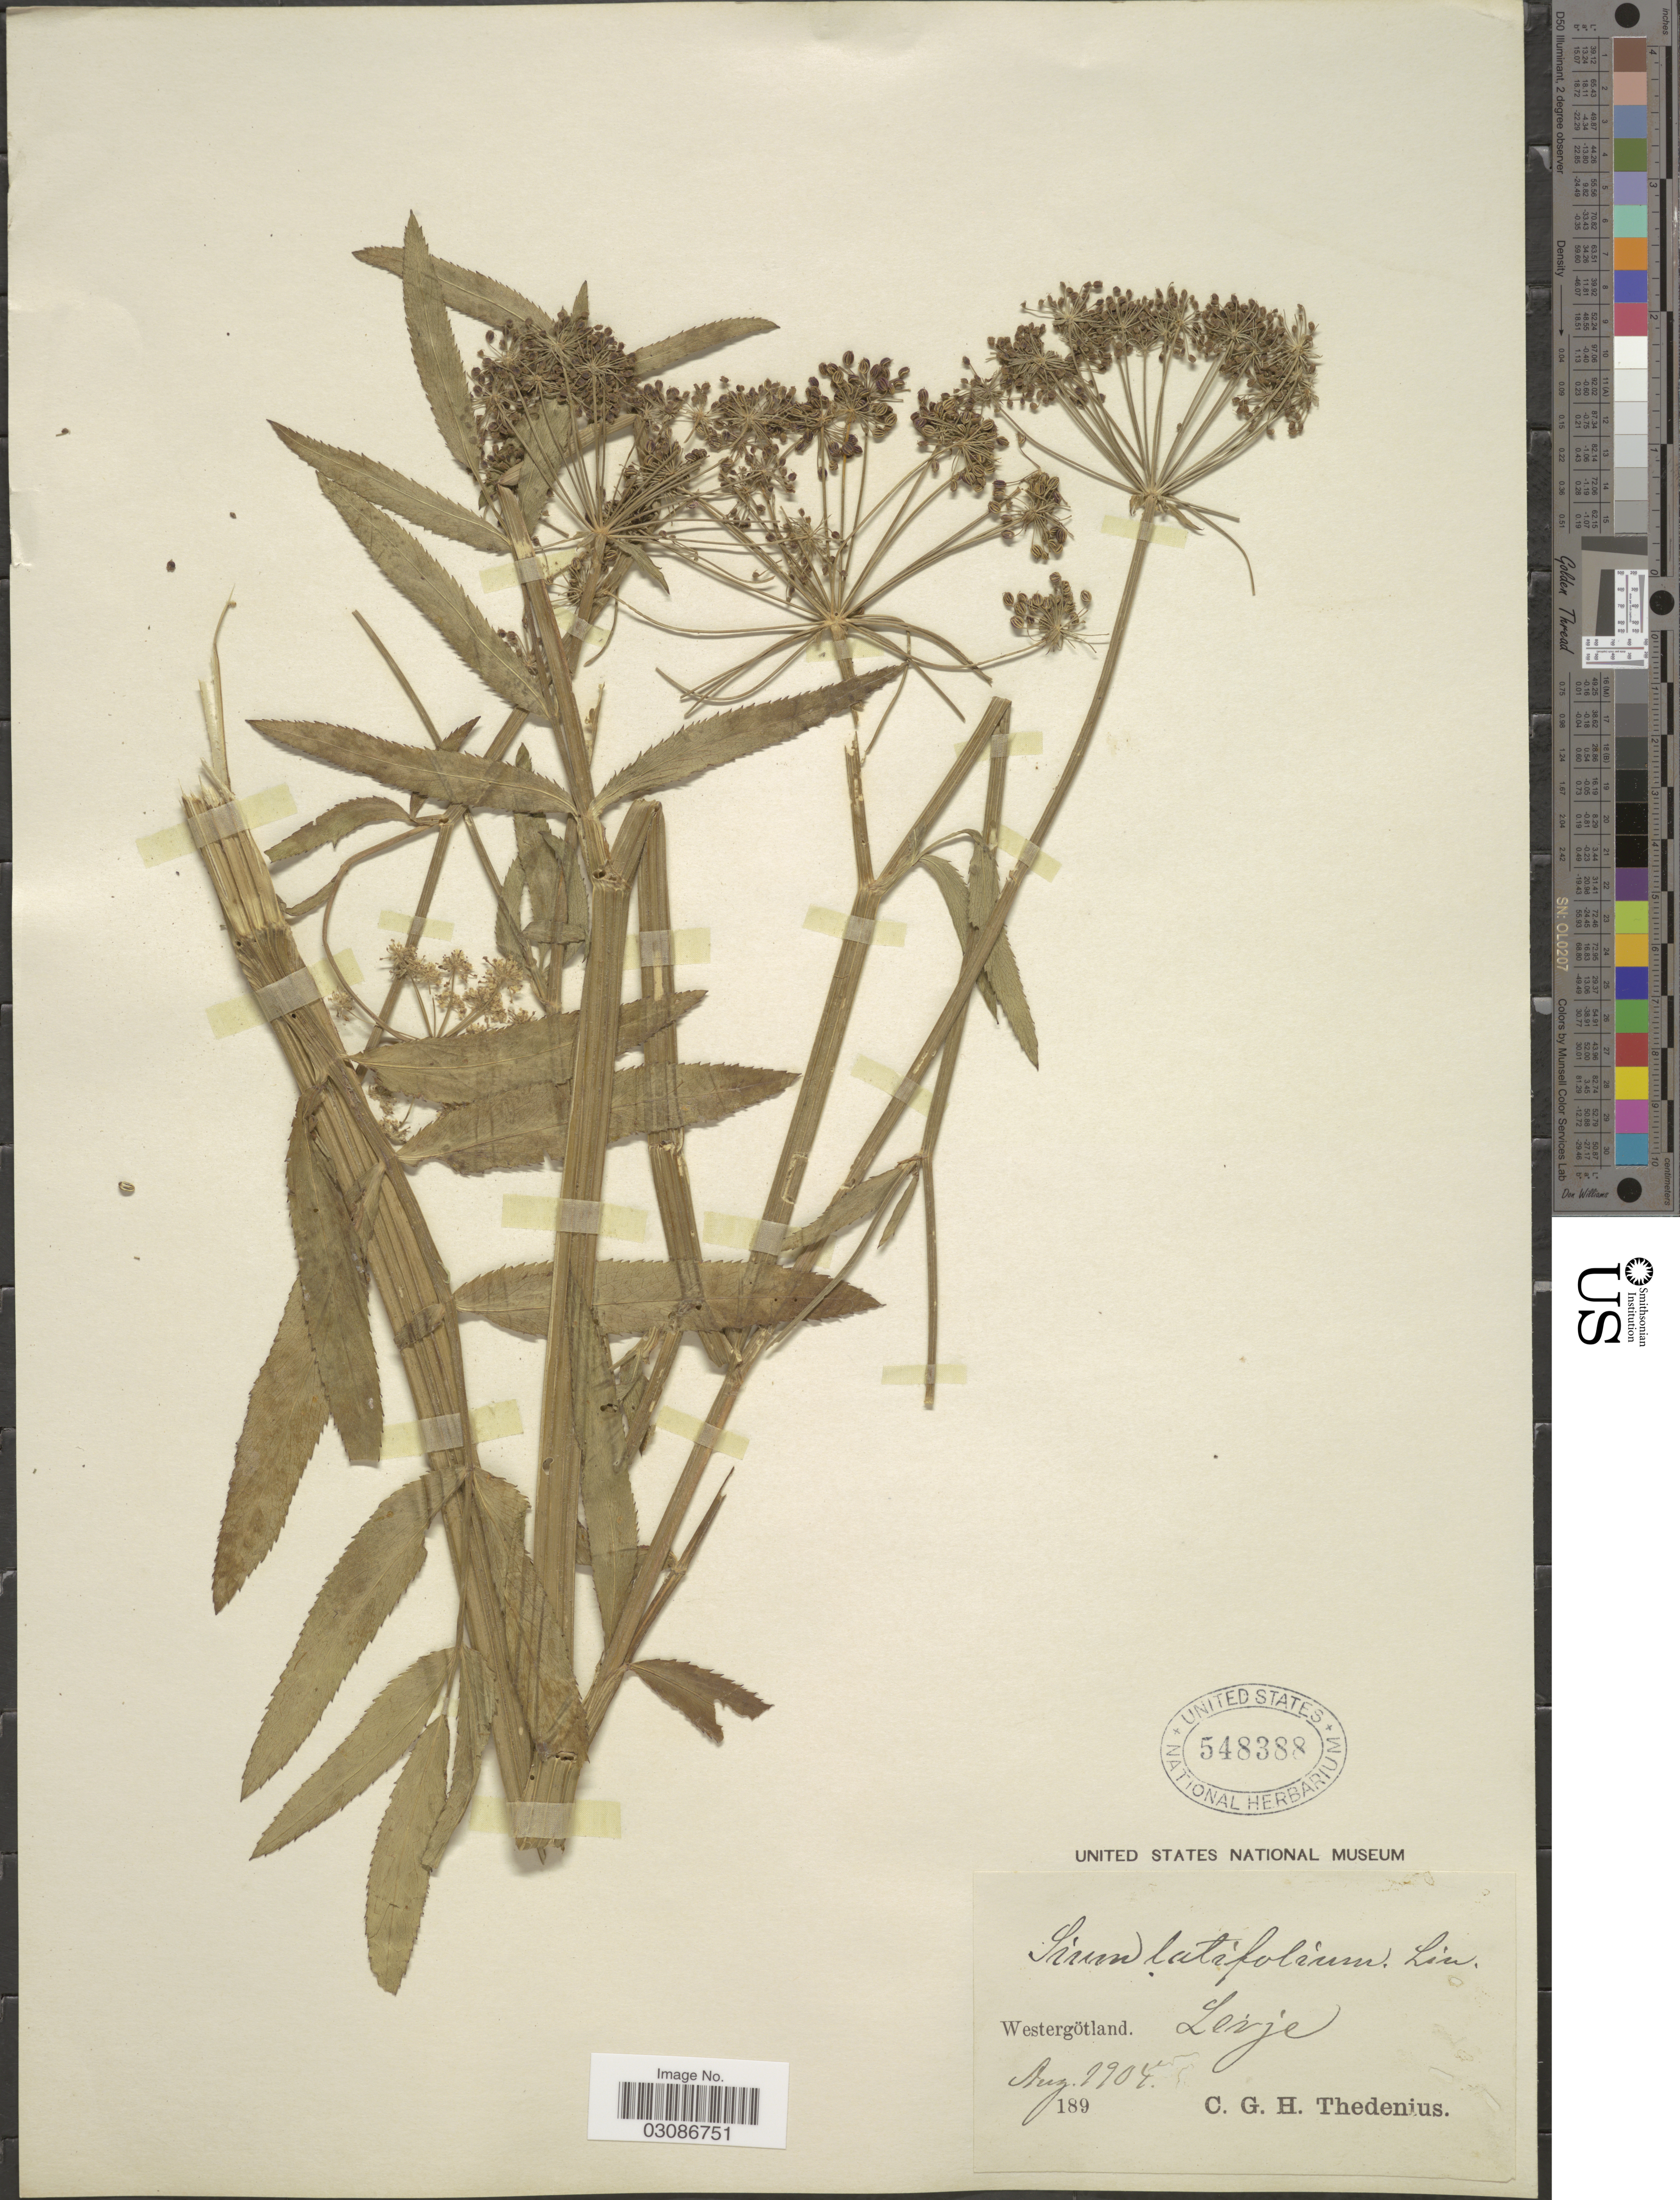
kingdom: Plantae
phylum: Tracheophyta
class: Magnoliopsida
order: Apiales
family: Apiaceae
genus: Sium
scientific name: Sium ninsi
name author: Thunb.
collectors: C. Thedenius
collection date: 1904-08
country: Sweden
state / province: Västra Götaland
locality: Westergötland. Leije.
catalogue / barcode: US 548388